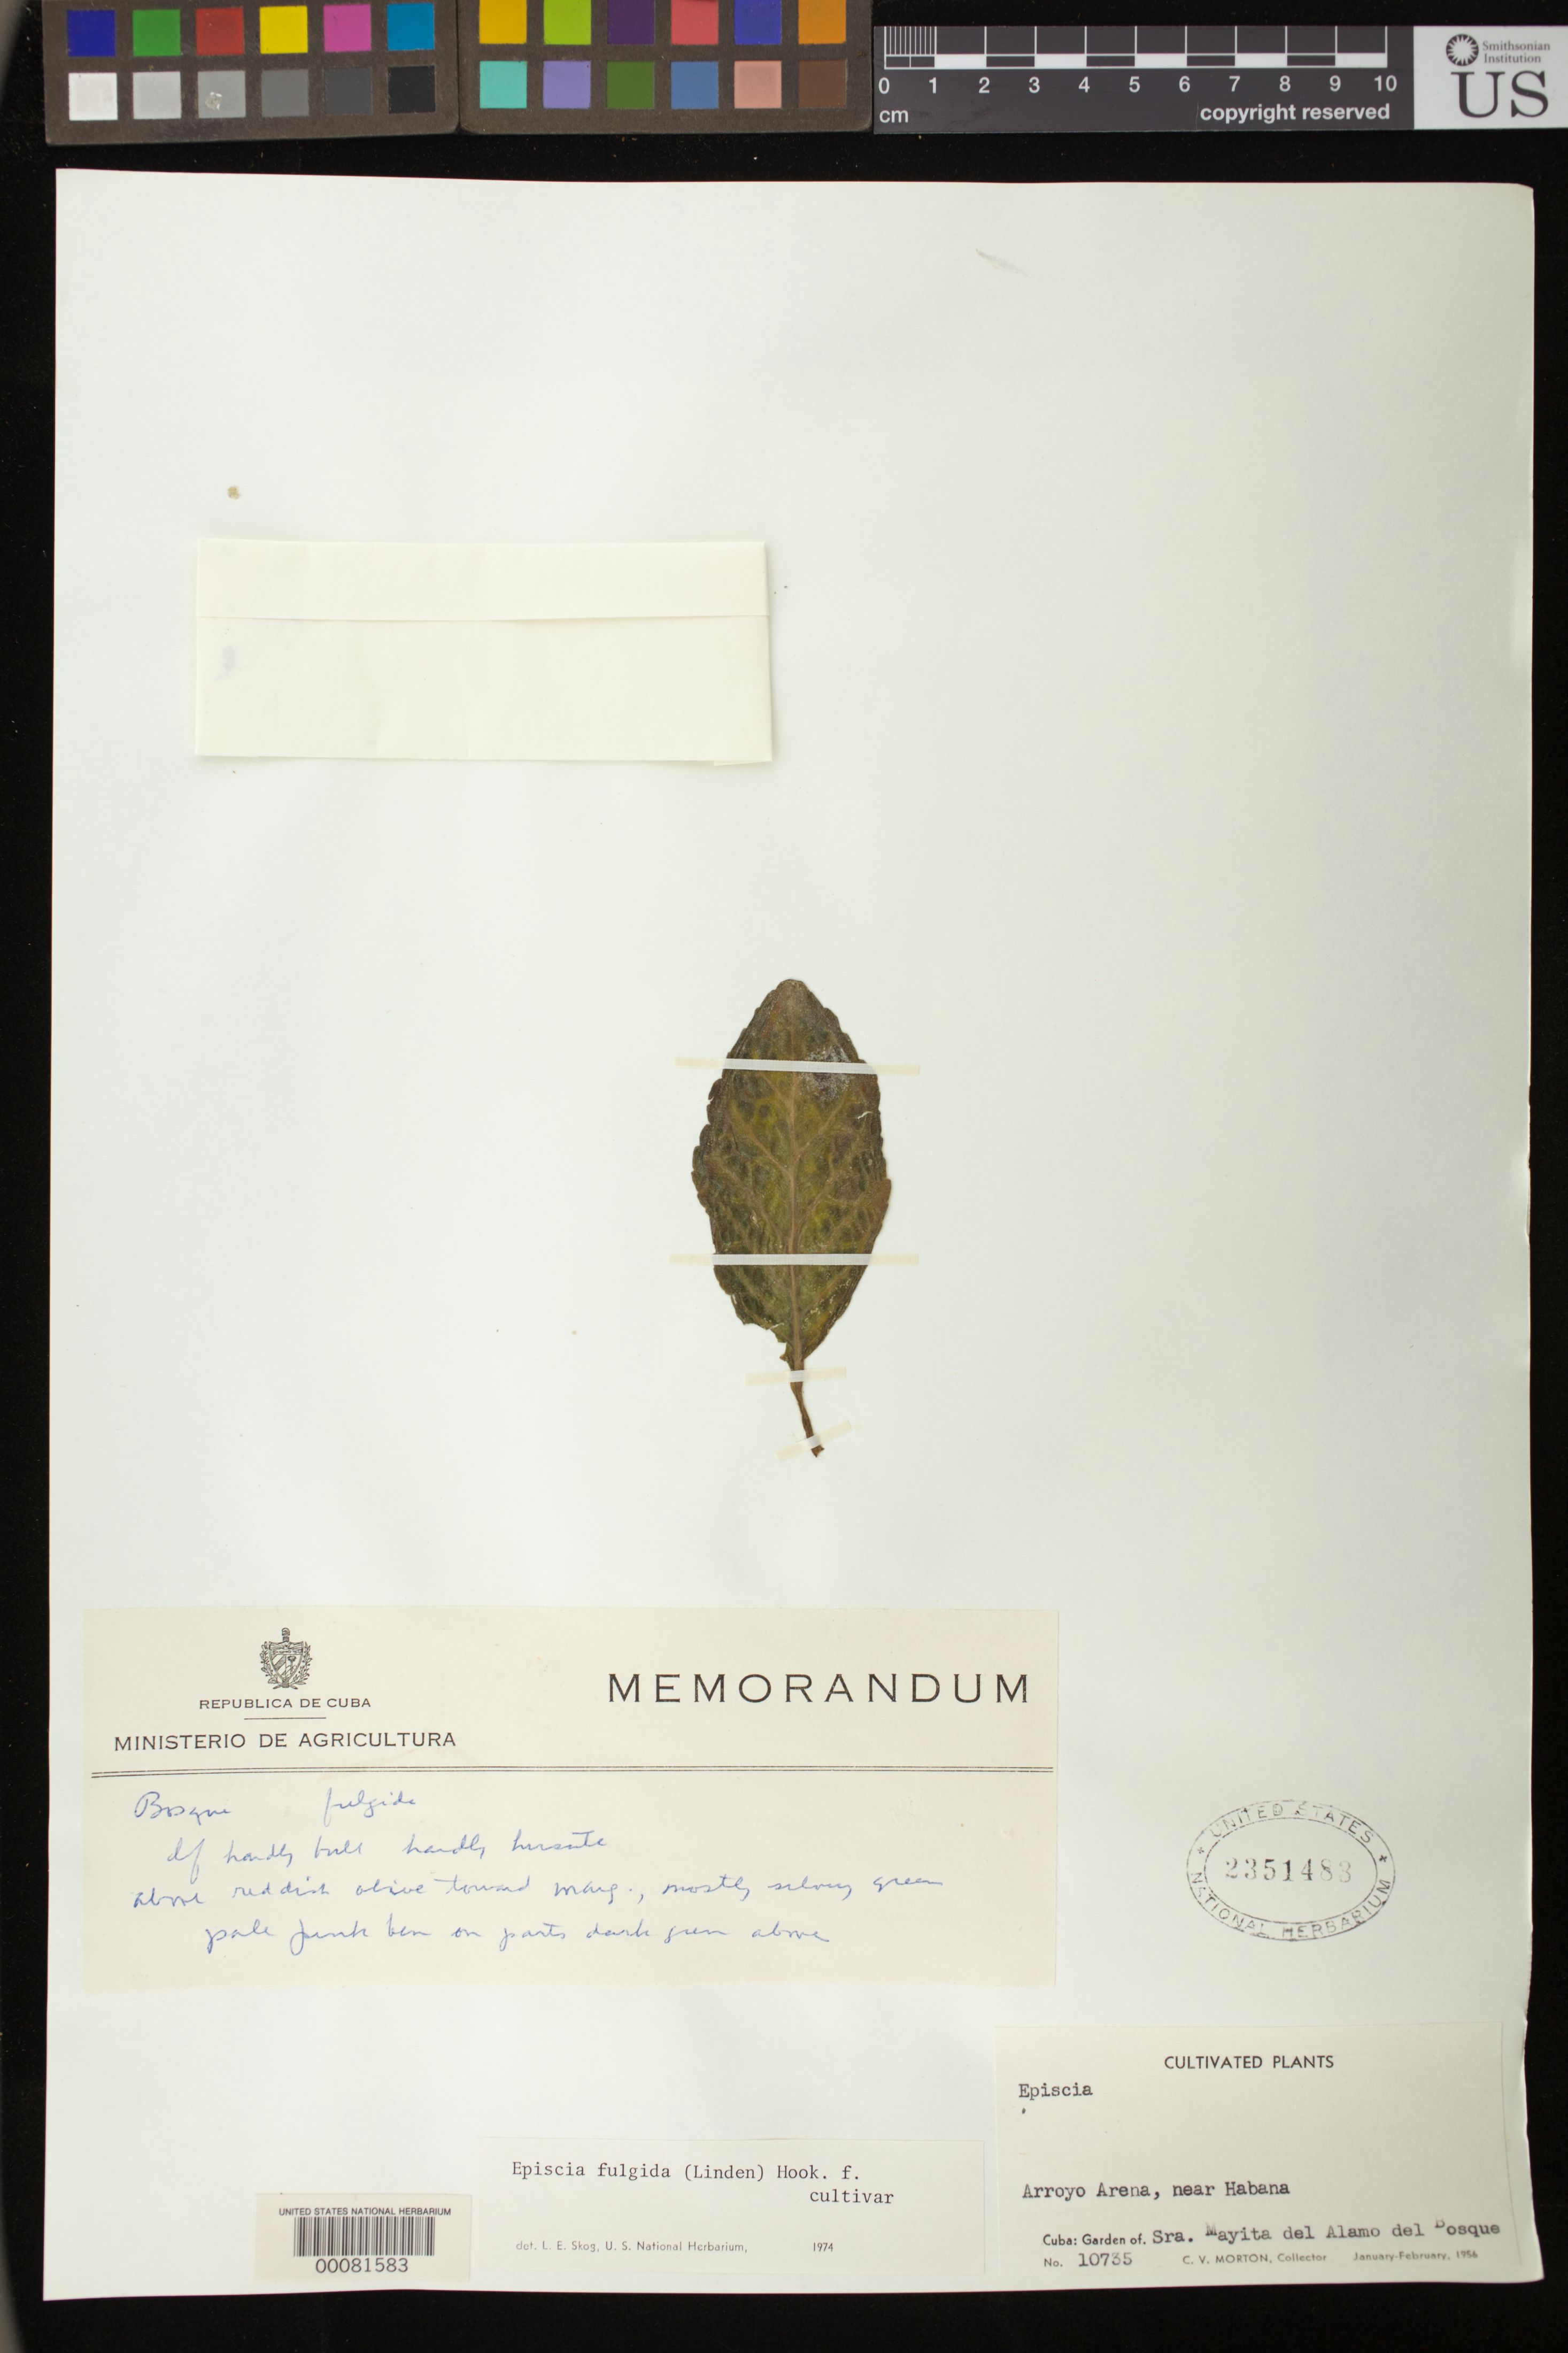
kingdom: Plantae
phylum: Tracheophyta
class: Magnoliopsida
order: Lamiales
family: Gesneriaceae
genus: Episcia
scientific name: Episcia reptans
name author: Mart.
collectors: C. V. Morton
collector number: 10735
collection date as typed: Jan-Feb 1956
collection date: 1956-01/1956-02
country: Cuba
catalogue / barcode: US 2351483